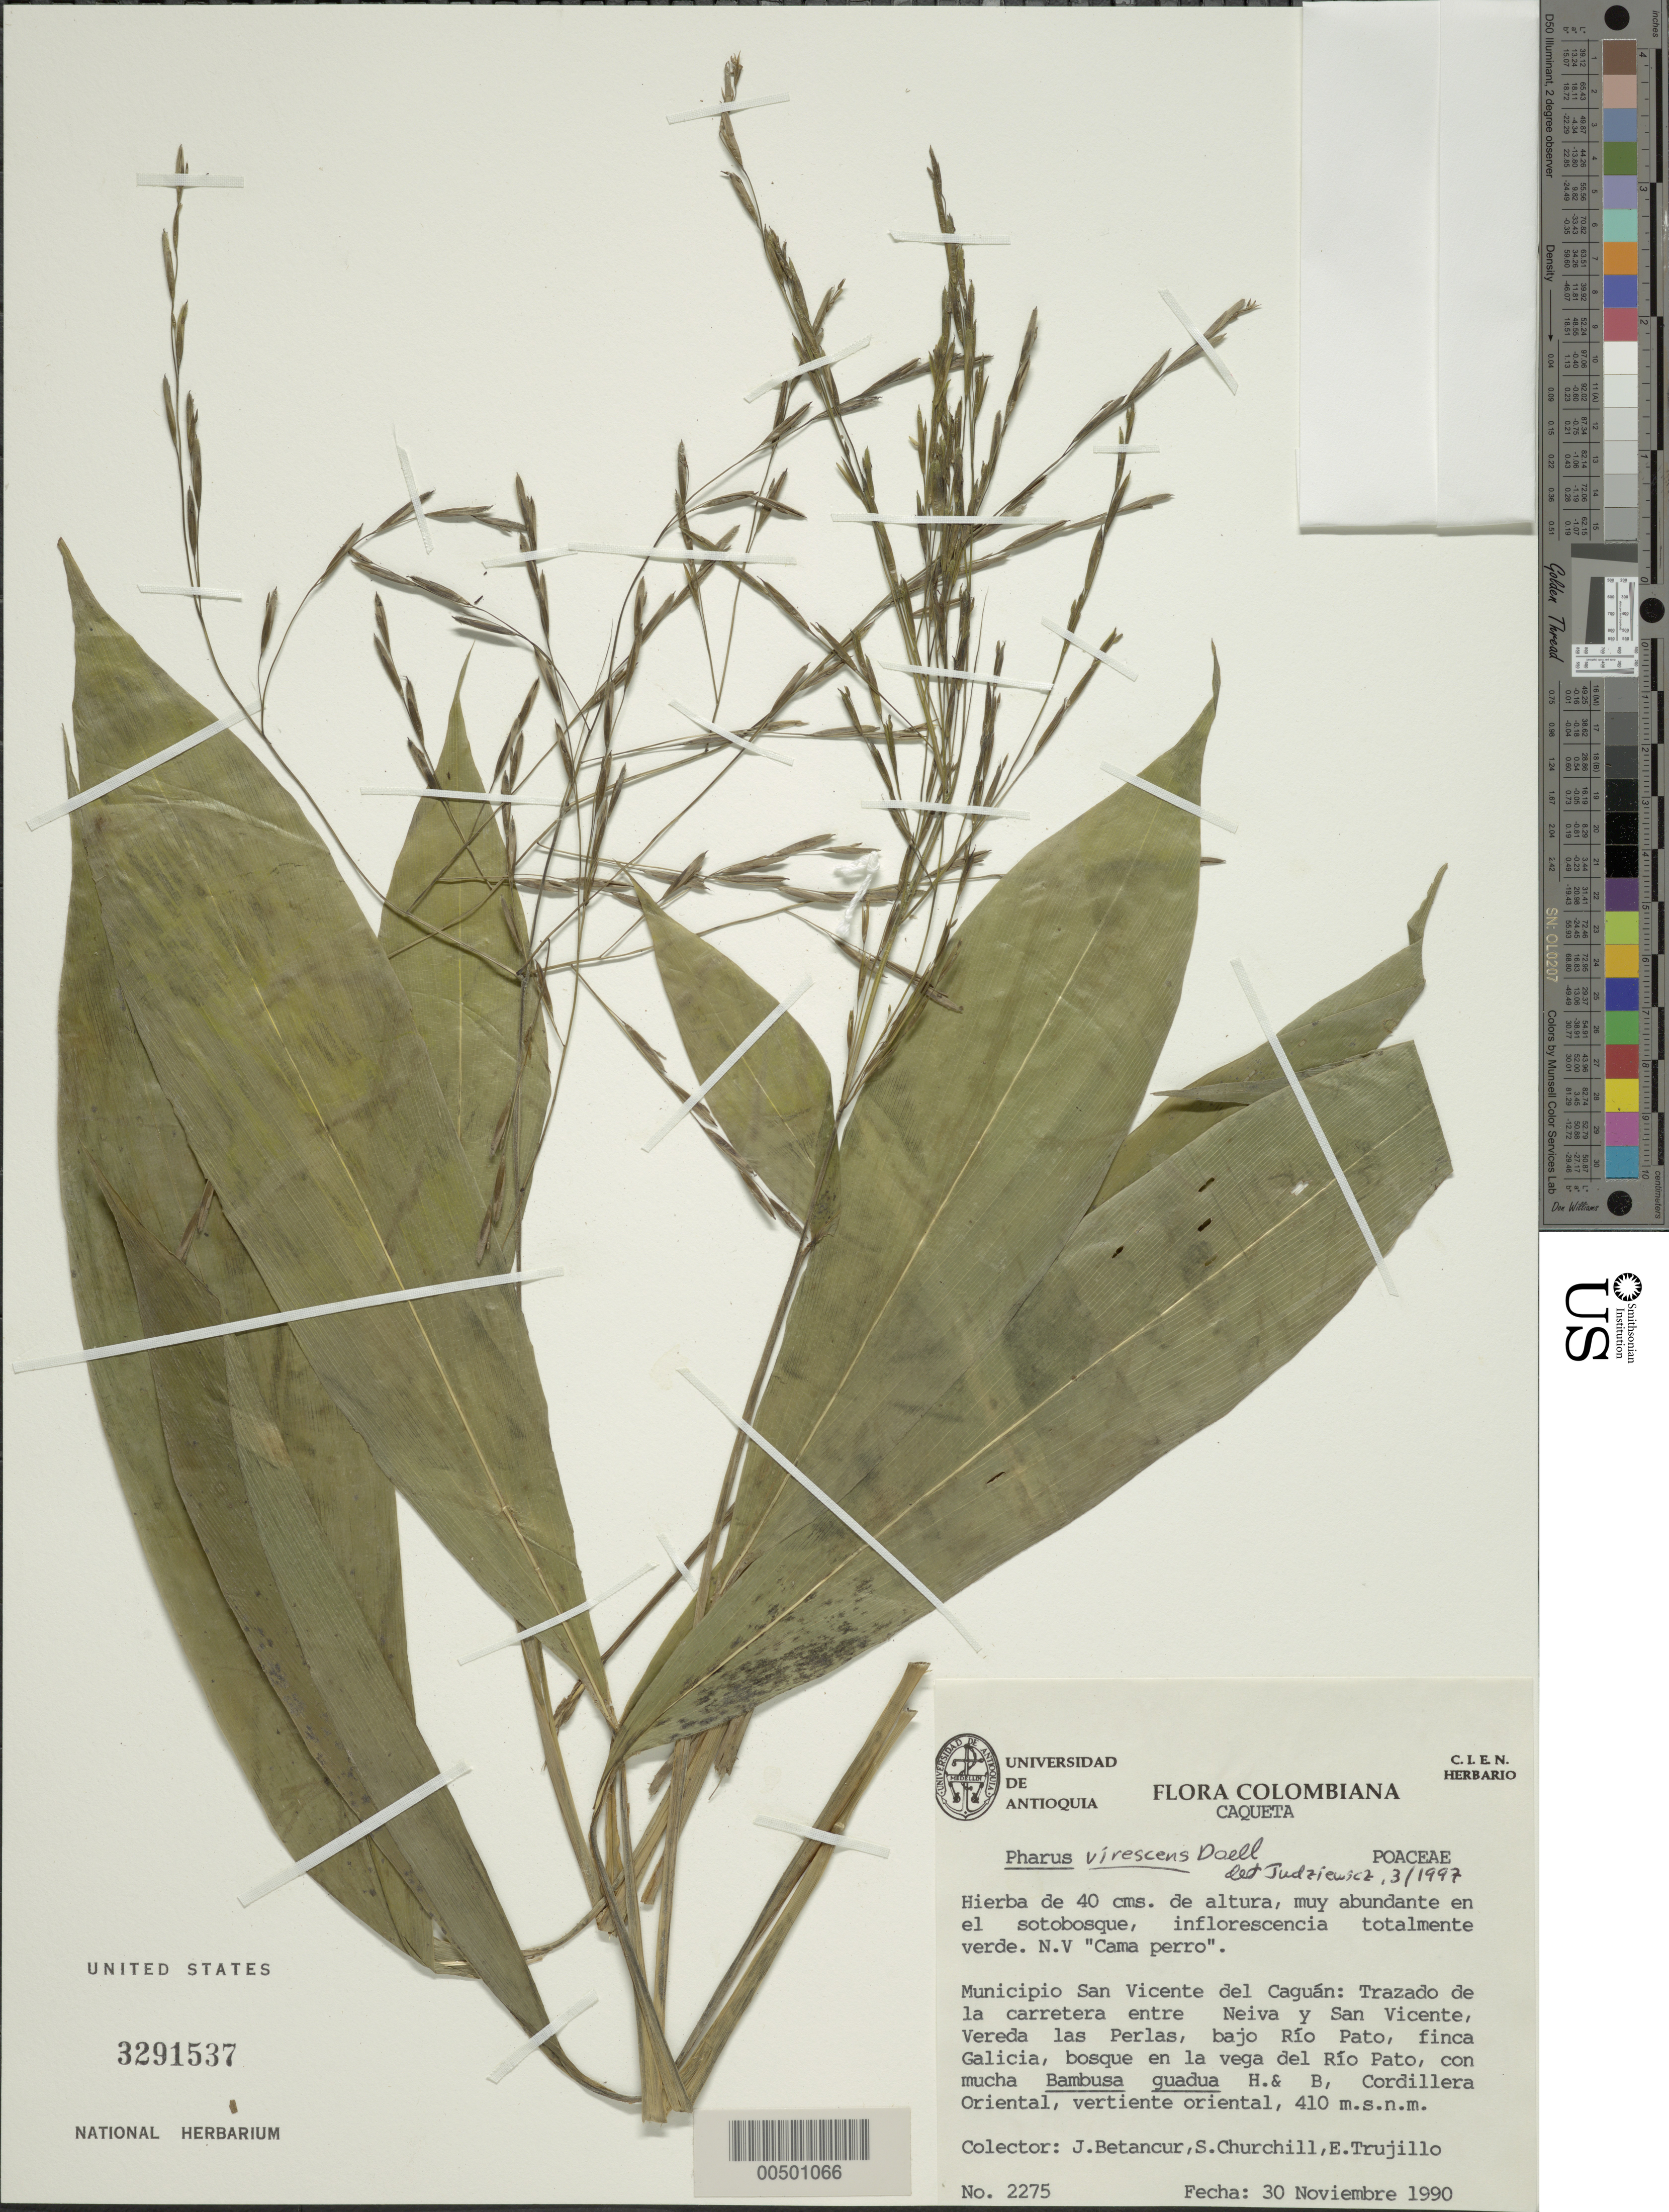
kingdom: Plantae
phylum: Tracheophyta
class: Liliopsida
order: Poales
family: Poaceae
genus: Pharus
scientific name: Pharus sp.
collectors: J. C. Betancur, S. Churchill & E. Trujillo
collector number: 2275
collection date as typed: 30 Nov 1990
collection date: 1990-11-30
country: Colombia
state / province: Caquetá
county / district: San Vicente Del Caguán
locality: Trazado de la Carretera entre Neiva y San Vicente, Vereda las Perlas, Bajo Rio Pato, Finca Galicia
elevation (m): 410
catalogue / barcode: US 3291537